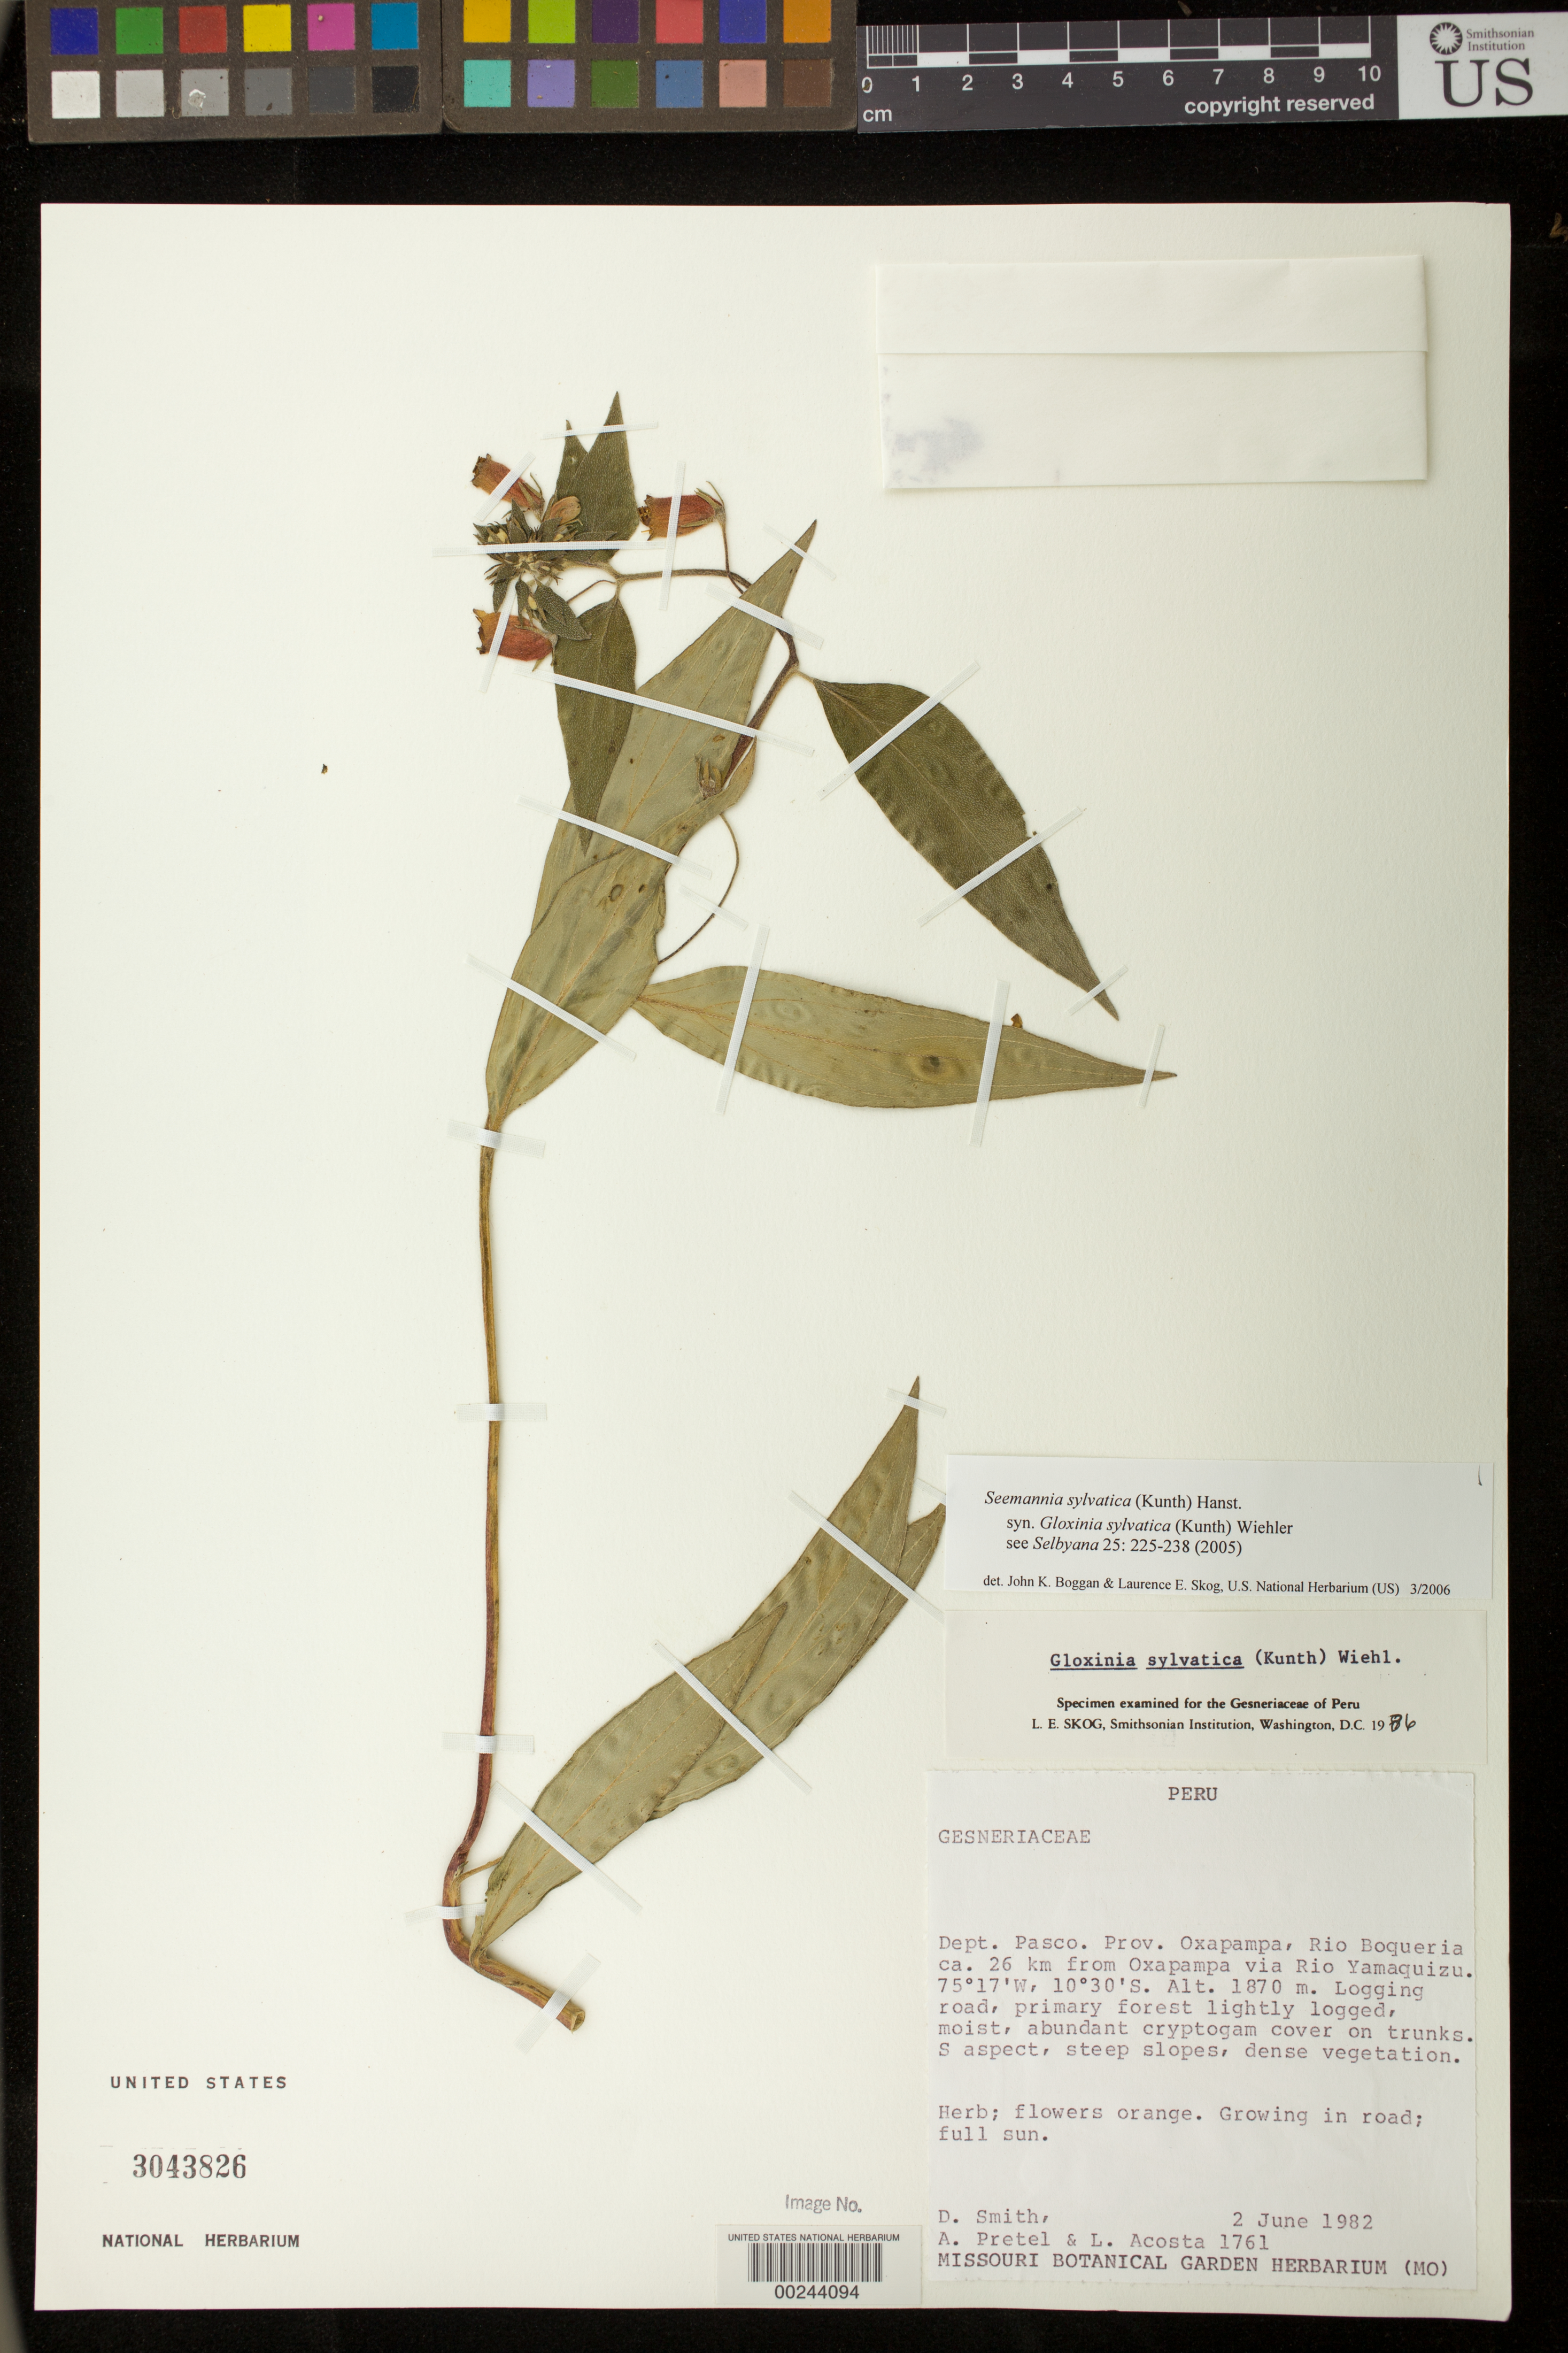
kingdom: Plantae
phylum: Tracheophyta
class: Magnoliopsida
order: Lamiales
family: Gesneriaceae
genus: Seemannia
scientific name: Seemannia sylvatica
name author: (Kunth) Hanst.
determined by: Boggan, J. K.; Skog, L. E.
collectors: D. Smith, L. Acosta & A. Pretel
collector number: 1761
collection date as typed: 02 Jun 1982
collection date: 1982-06-02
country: Peru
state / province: Pasco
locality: Prov. Oxapampa; Rio Boqueria ca 26 km from Oxapampa via Rio Yamaquizu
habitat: Logging rd, primary forest lightly logged, moist, abundant cryptogam ...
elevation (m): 1870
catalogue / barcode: US 3043826